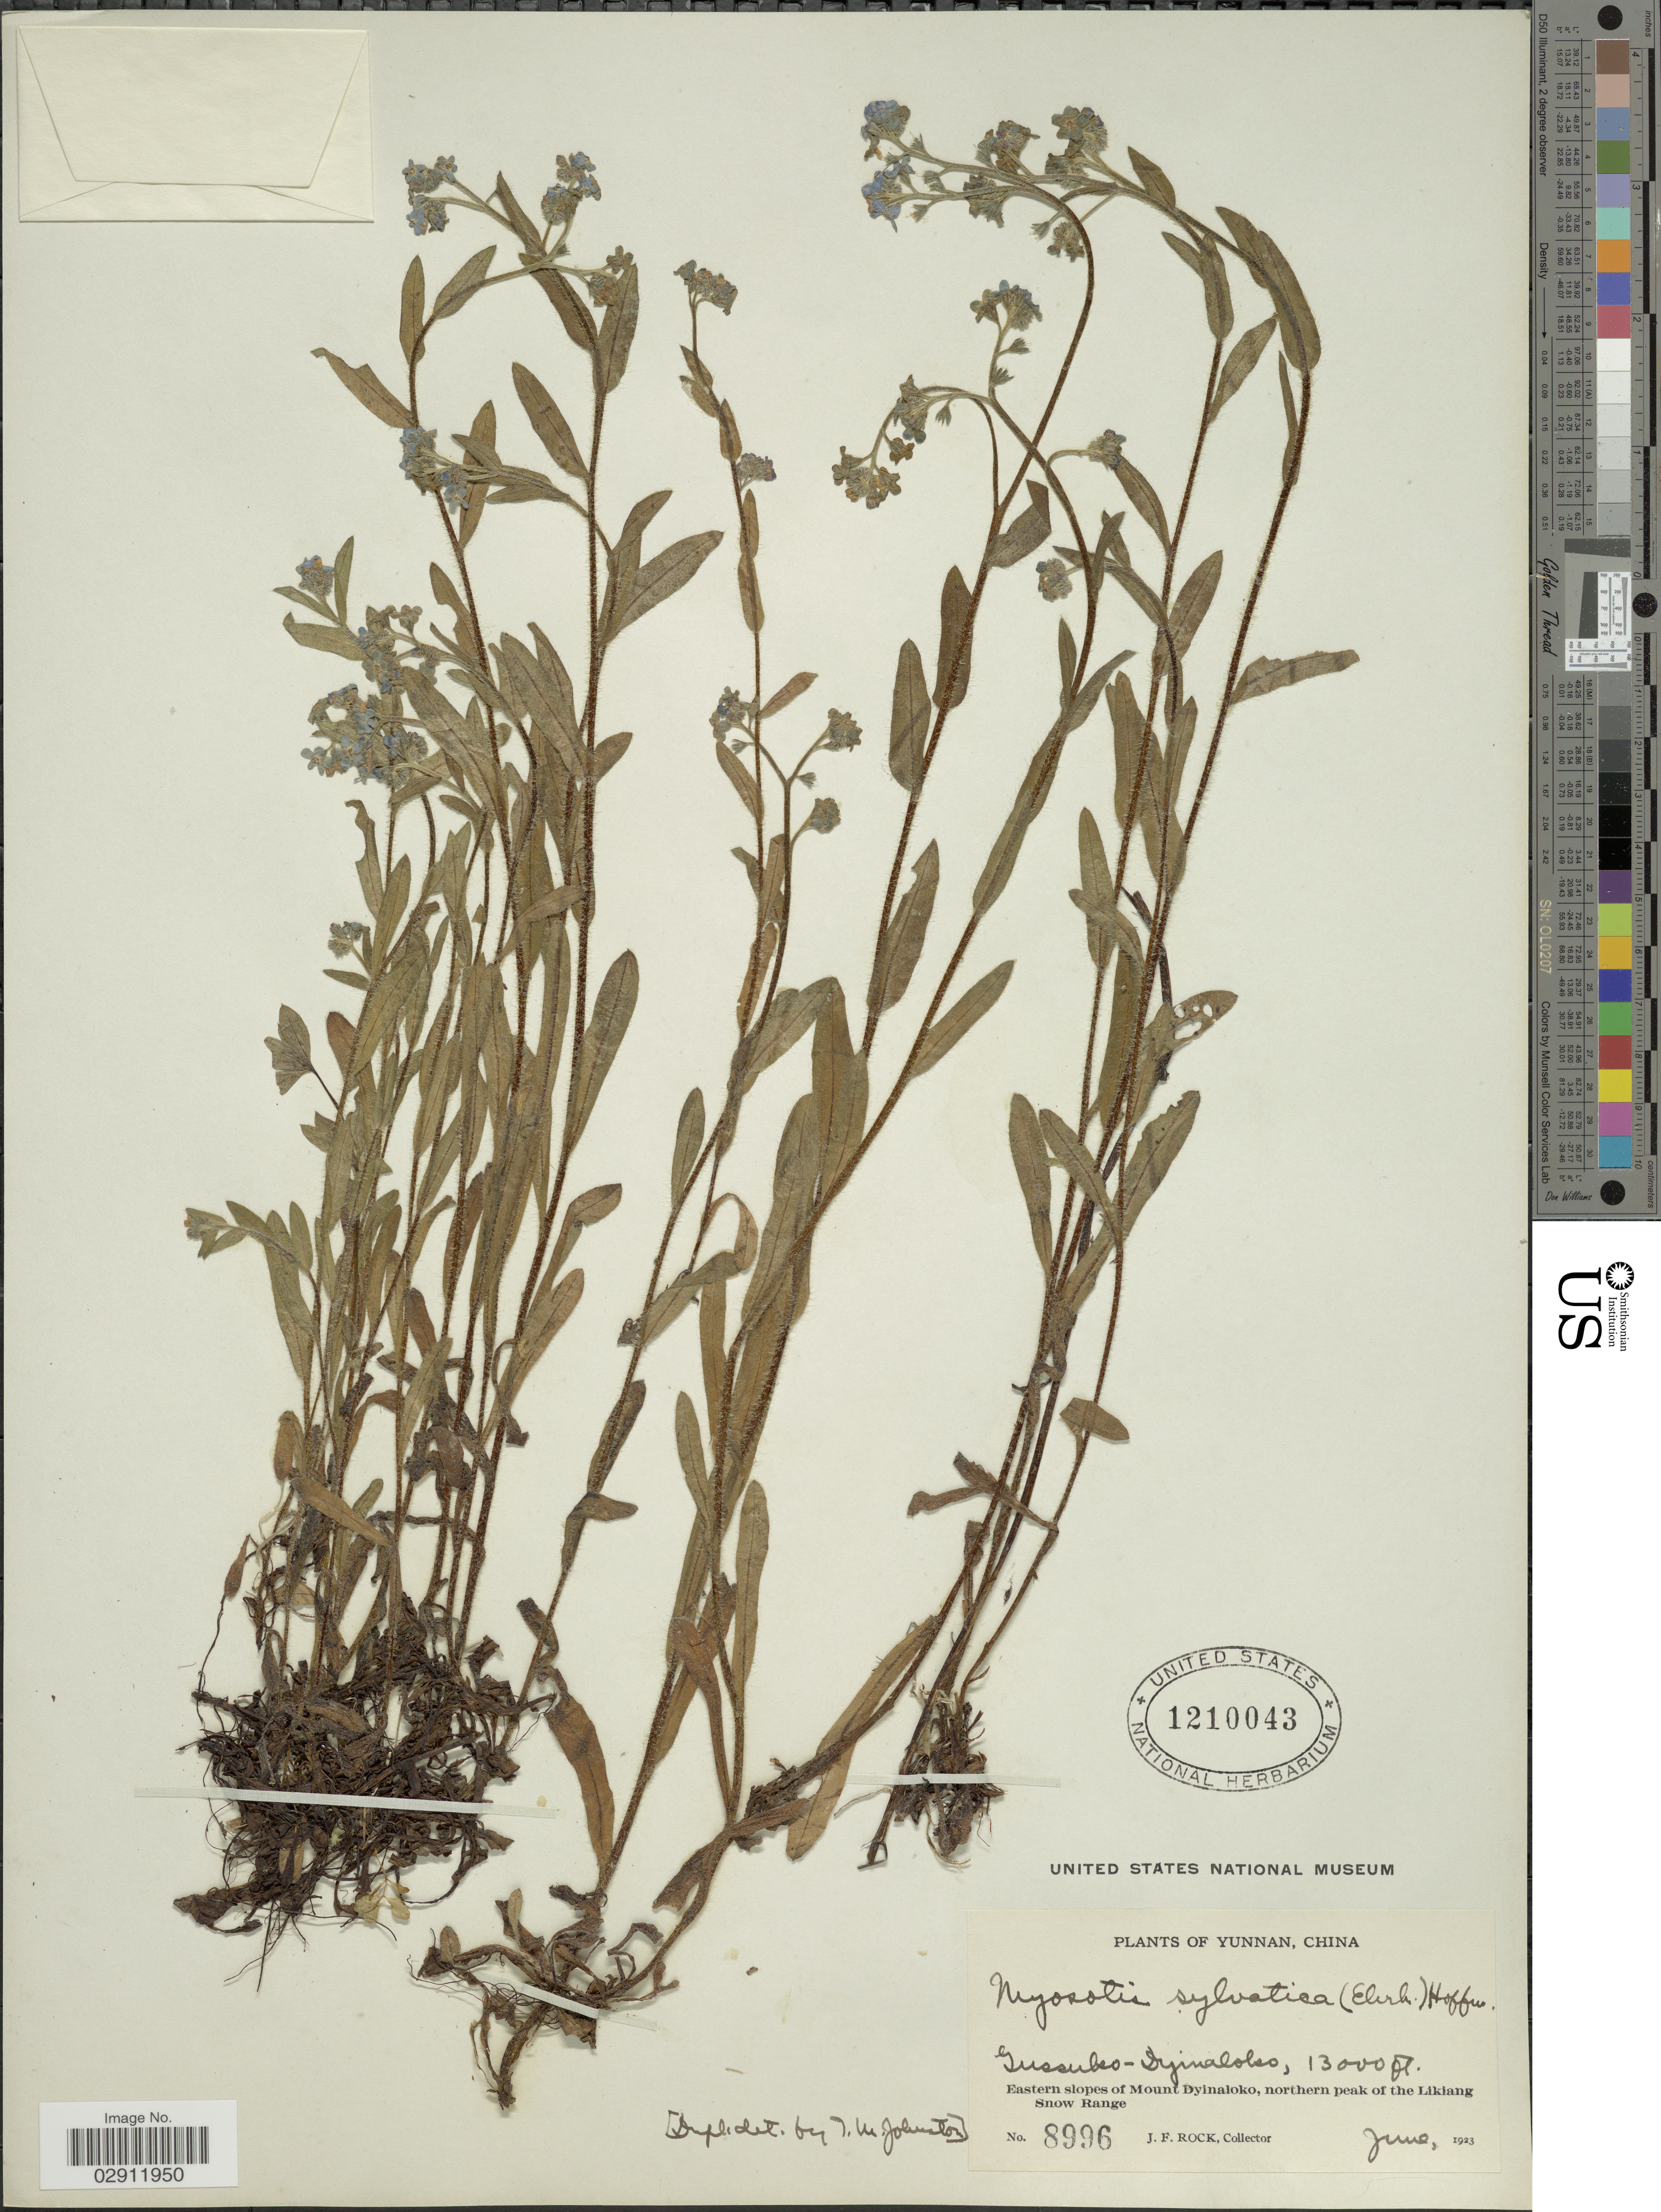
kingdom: Plantae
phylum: Tracheophyta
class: Magnoliopsida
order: Boraginales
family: Boraginaceae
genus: Myosotis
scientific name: Myosotis sylvatica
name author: Ehrh. ex Hoffm.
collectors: J. Rock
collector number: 8996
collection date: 1923-06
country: China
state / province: Yunnan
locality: Gussuko-Dyinaloko, Eastern slopes of Mount Dyinaloko, northern peak of the Likiang Snow Range.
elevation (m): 3962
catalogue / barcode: US 1210043